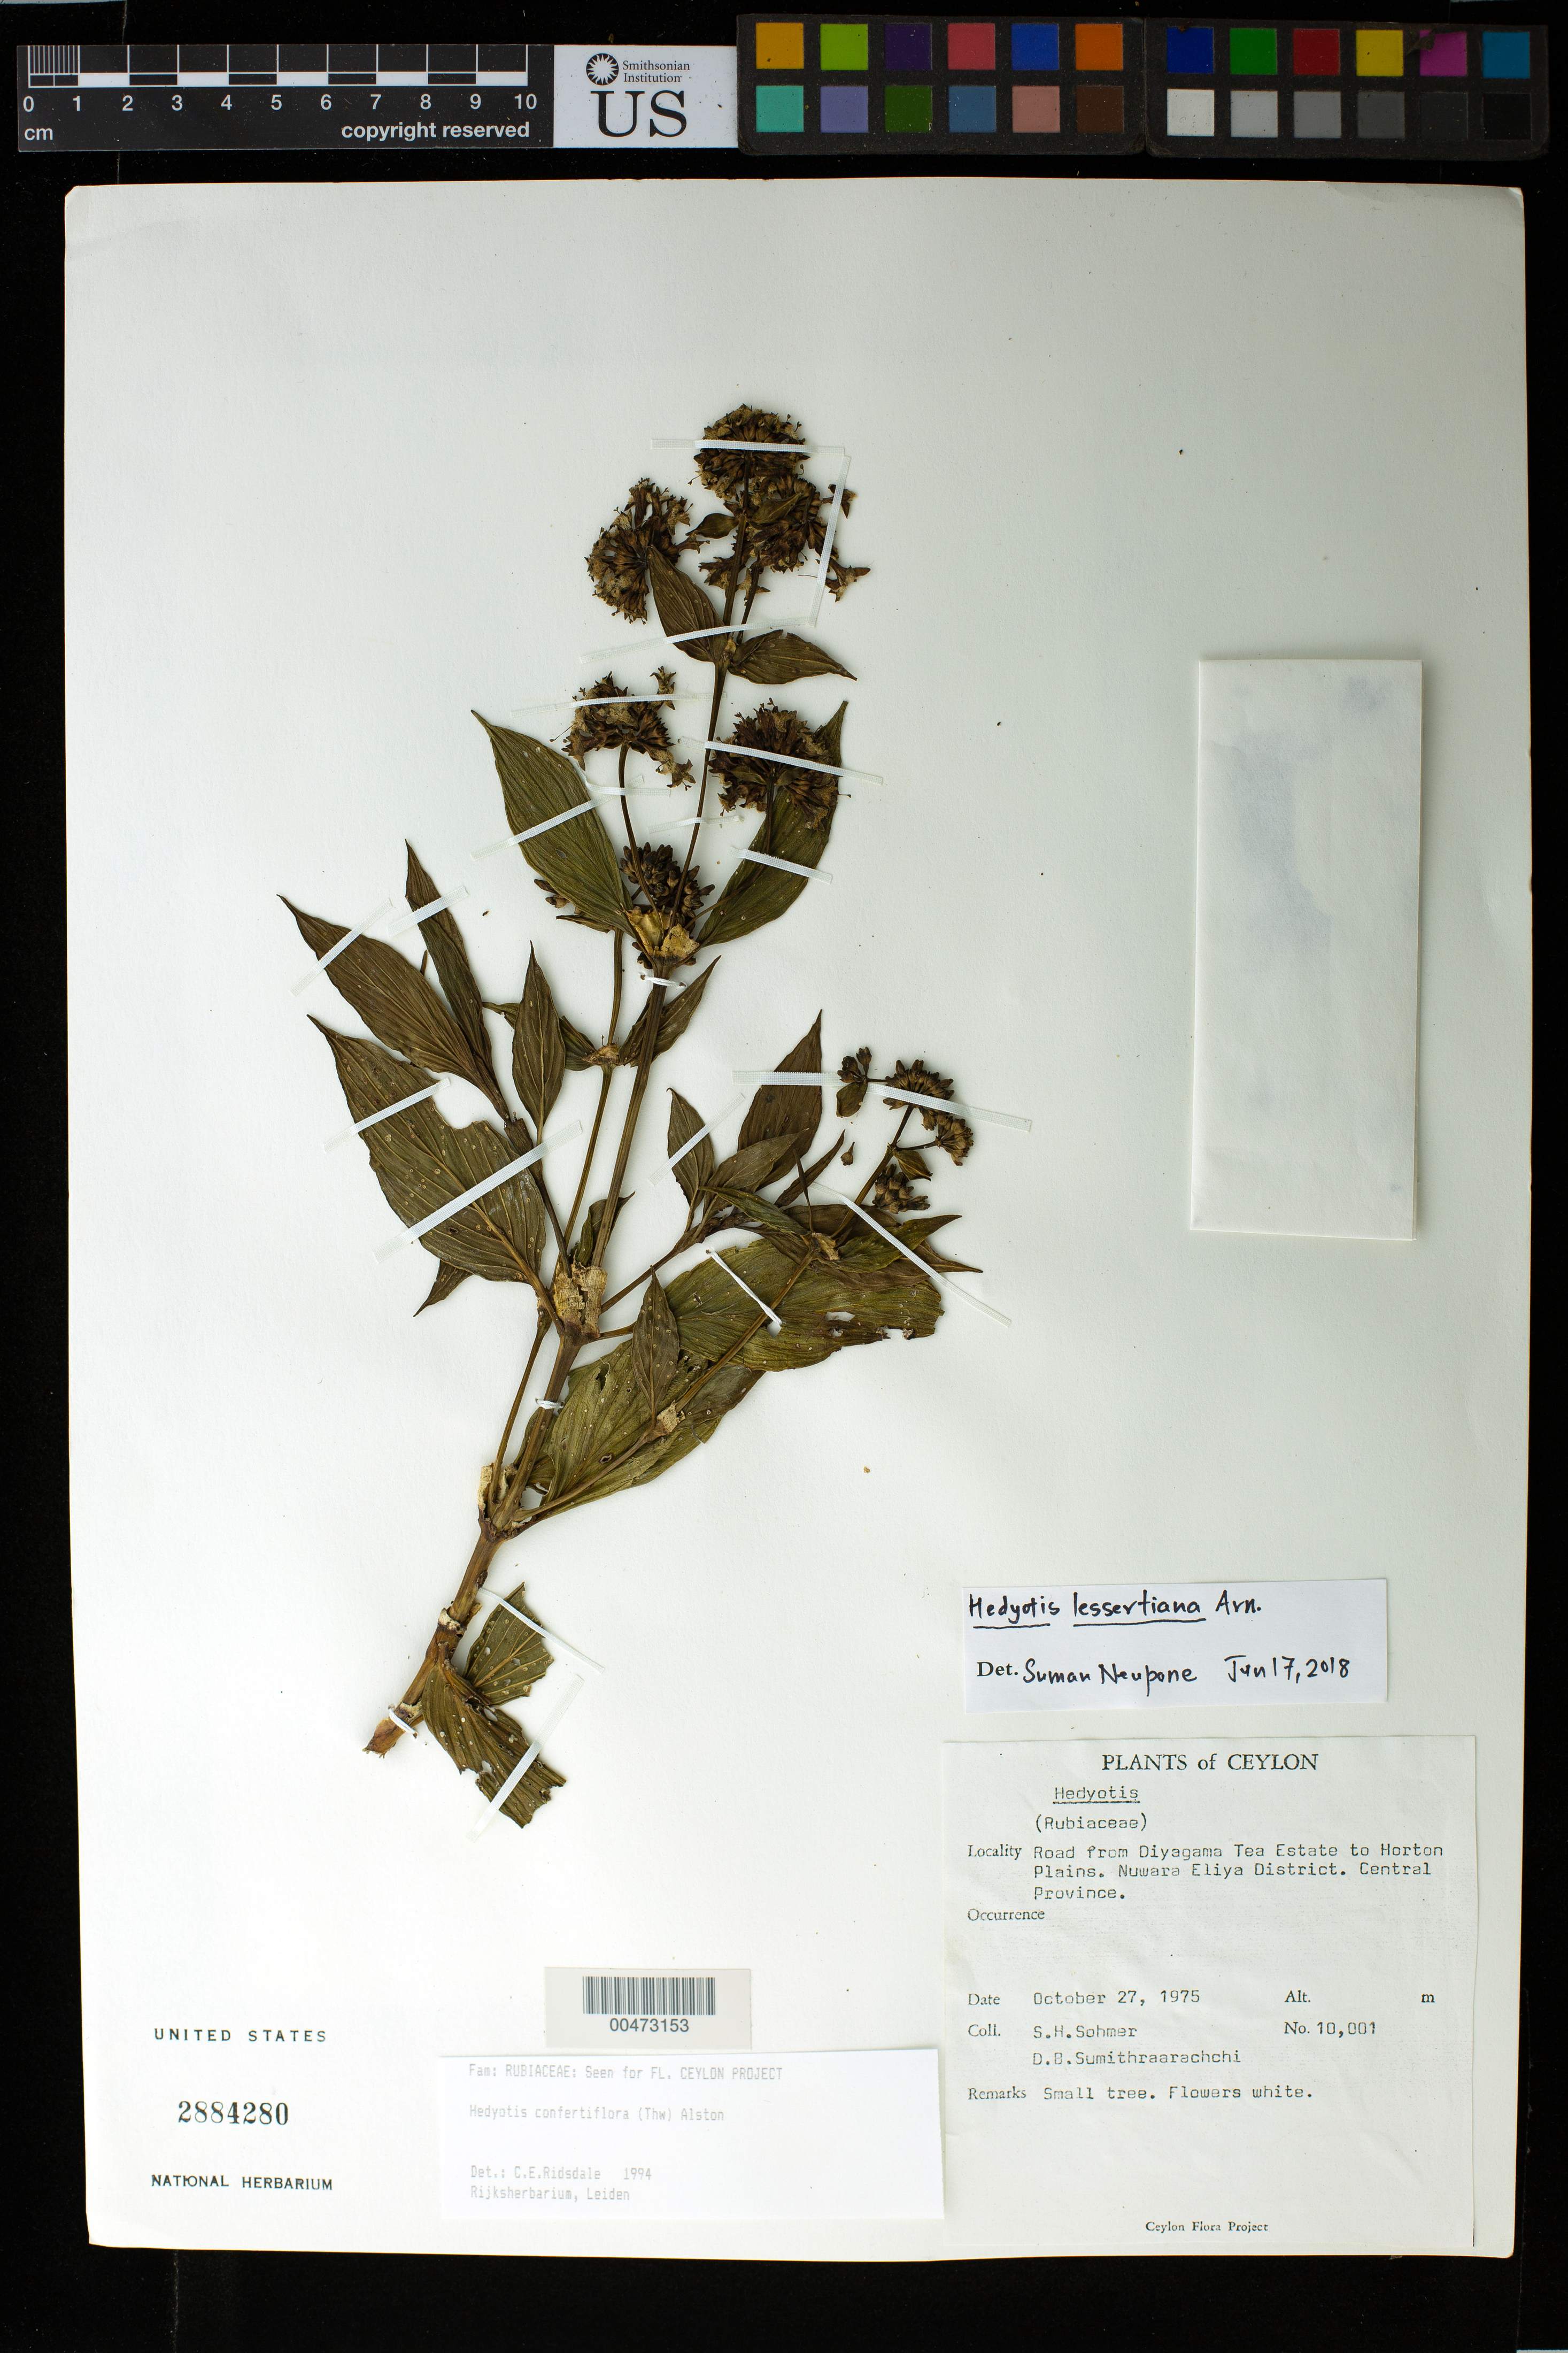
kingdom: Plantae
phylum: Tracheophyta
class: Magnoliopsida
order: Gentianales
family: Rubiaceae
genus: Hedyotis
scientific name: Hedyotis confertiflora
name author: (Thwaites) Alston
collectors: S. H. Sohmer & D. B. Sumithraarachchi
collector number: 10001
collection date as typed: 27 Oct 1975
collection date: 1975-10-27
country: Sri Lanka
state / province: Central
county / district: Nuwara Eliya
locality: Rd from Diyagama Tea Estate to Horton Plains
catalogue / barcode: US 2884280